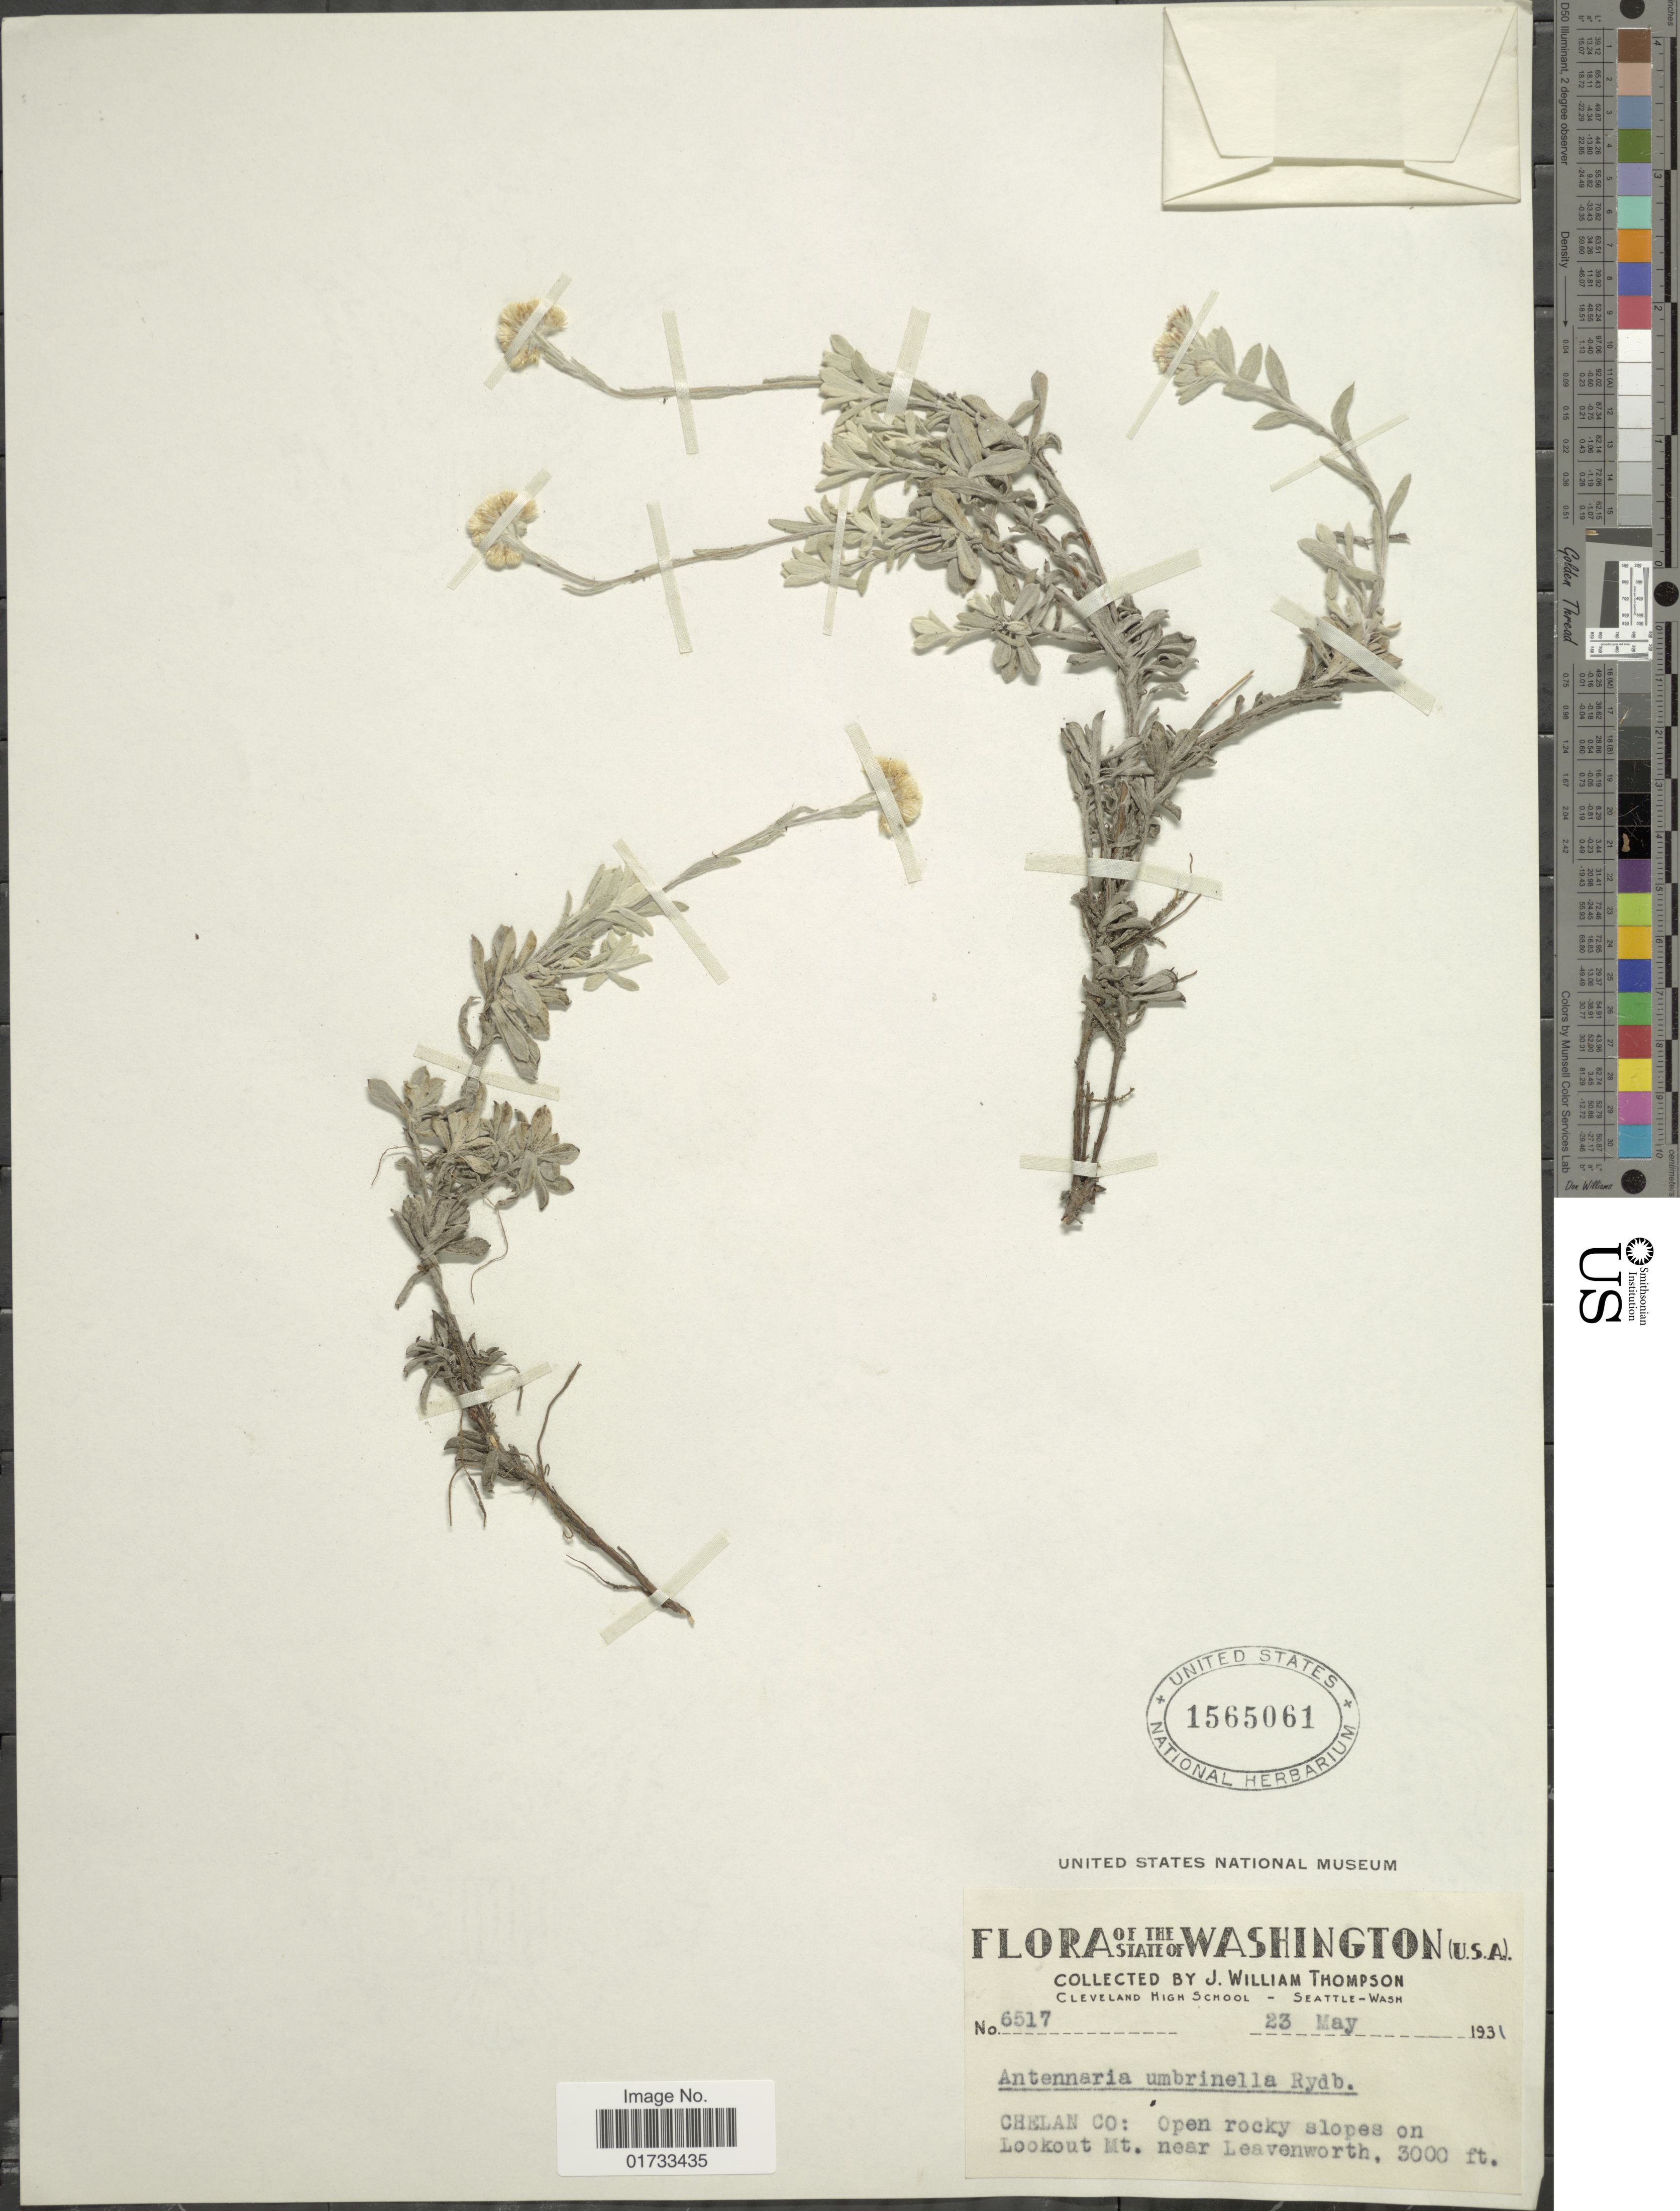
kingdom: Plantae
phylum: Tracheophyta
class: Magnoliopsida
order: Asterales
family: Asteraceae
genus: Antennaria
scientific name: Antennaria umbrinella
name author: Rydb.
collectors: J. W. Thompson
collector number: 6517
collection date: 1931-05-23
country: United States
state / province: Washington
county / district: Chelan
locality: Chelan Co: open rocky slopes on Lookout Mt. near Leavenworth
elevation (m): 914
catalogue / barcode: US 1565061